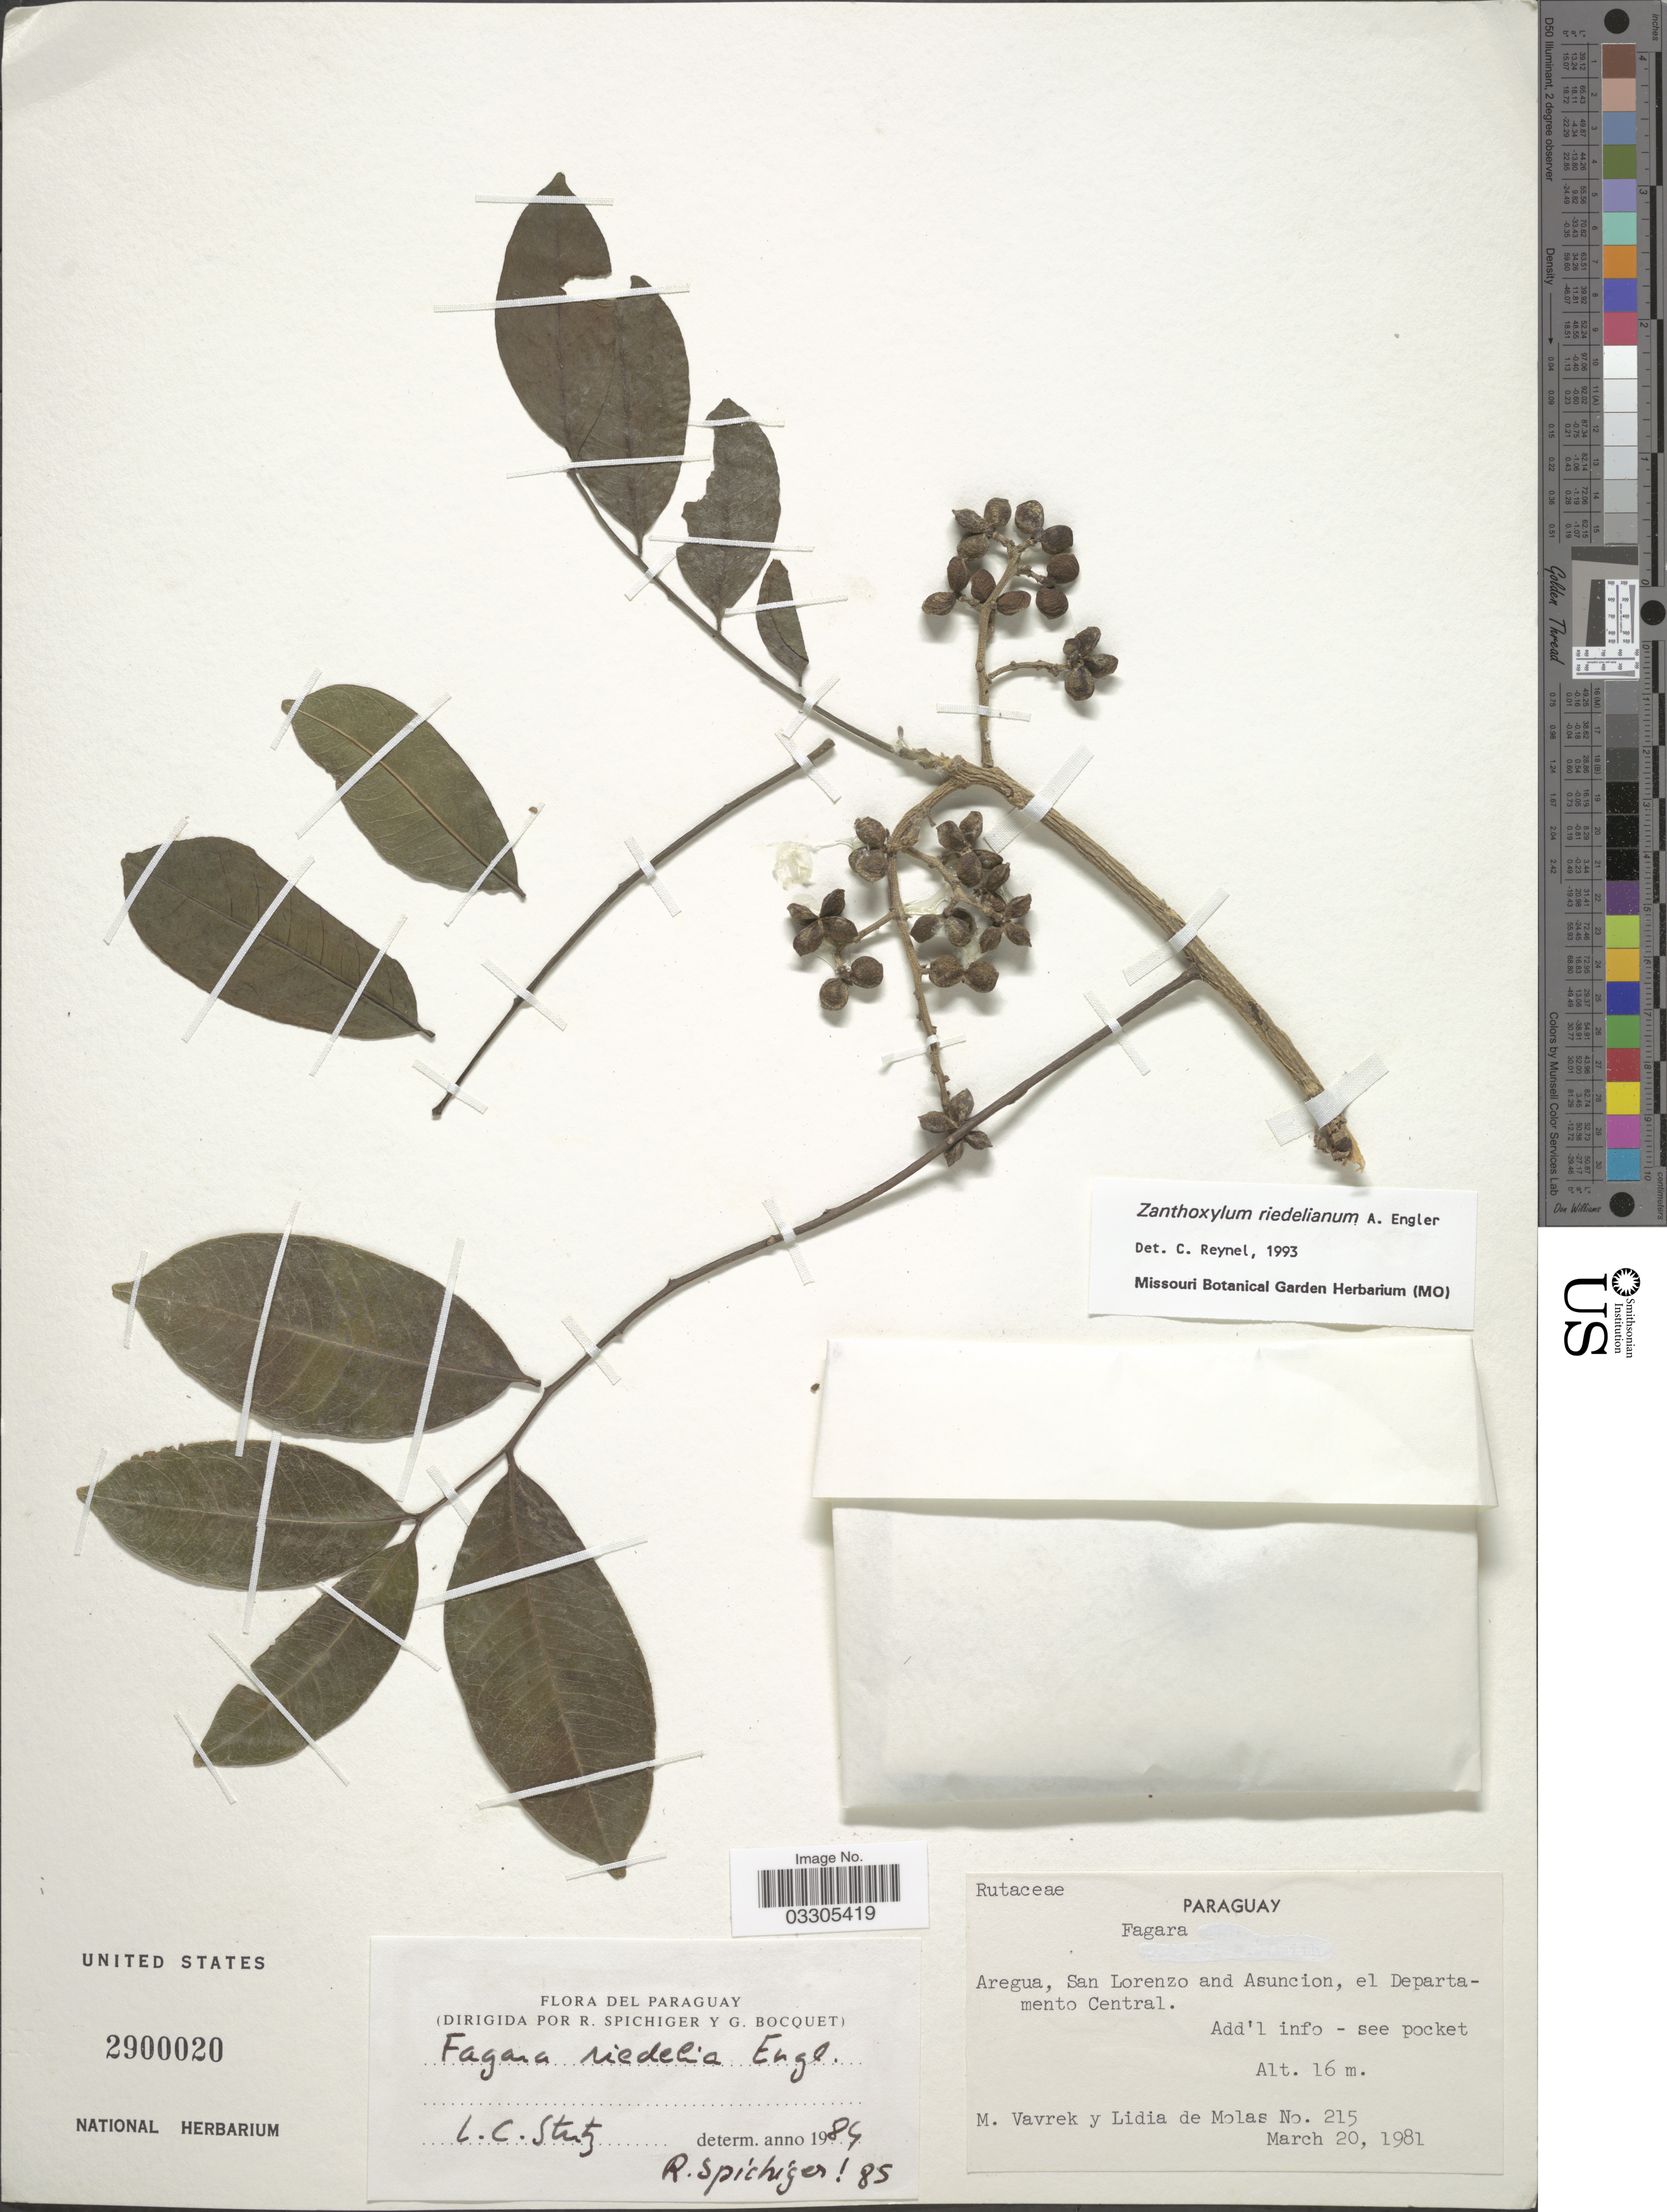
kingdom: Plantae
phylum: Tracheophyta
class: Magnoliopsida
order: Sapindales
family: Rutaceae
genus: Zanthoxylum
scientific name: Zanthoxylum riedelianum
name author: Engl.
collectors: M. Vavrek & L. de Molas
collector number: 215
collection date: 1981-03-20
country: Paraguay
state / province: Central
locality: Aregua, San Lorenzo and Asuncion, el Departamento Central.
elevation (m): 16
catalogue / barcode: US 2900020